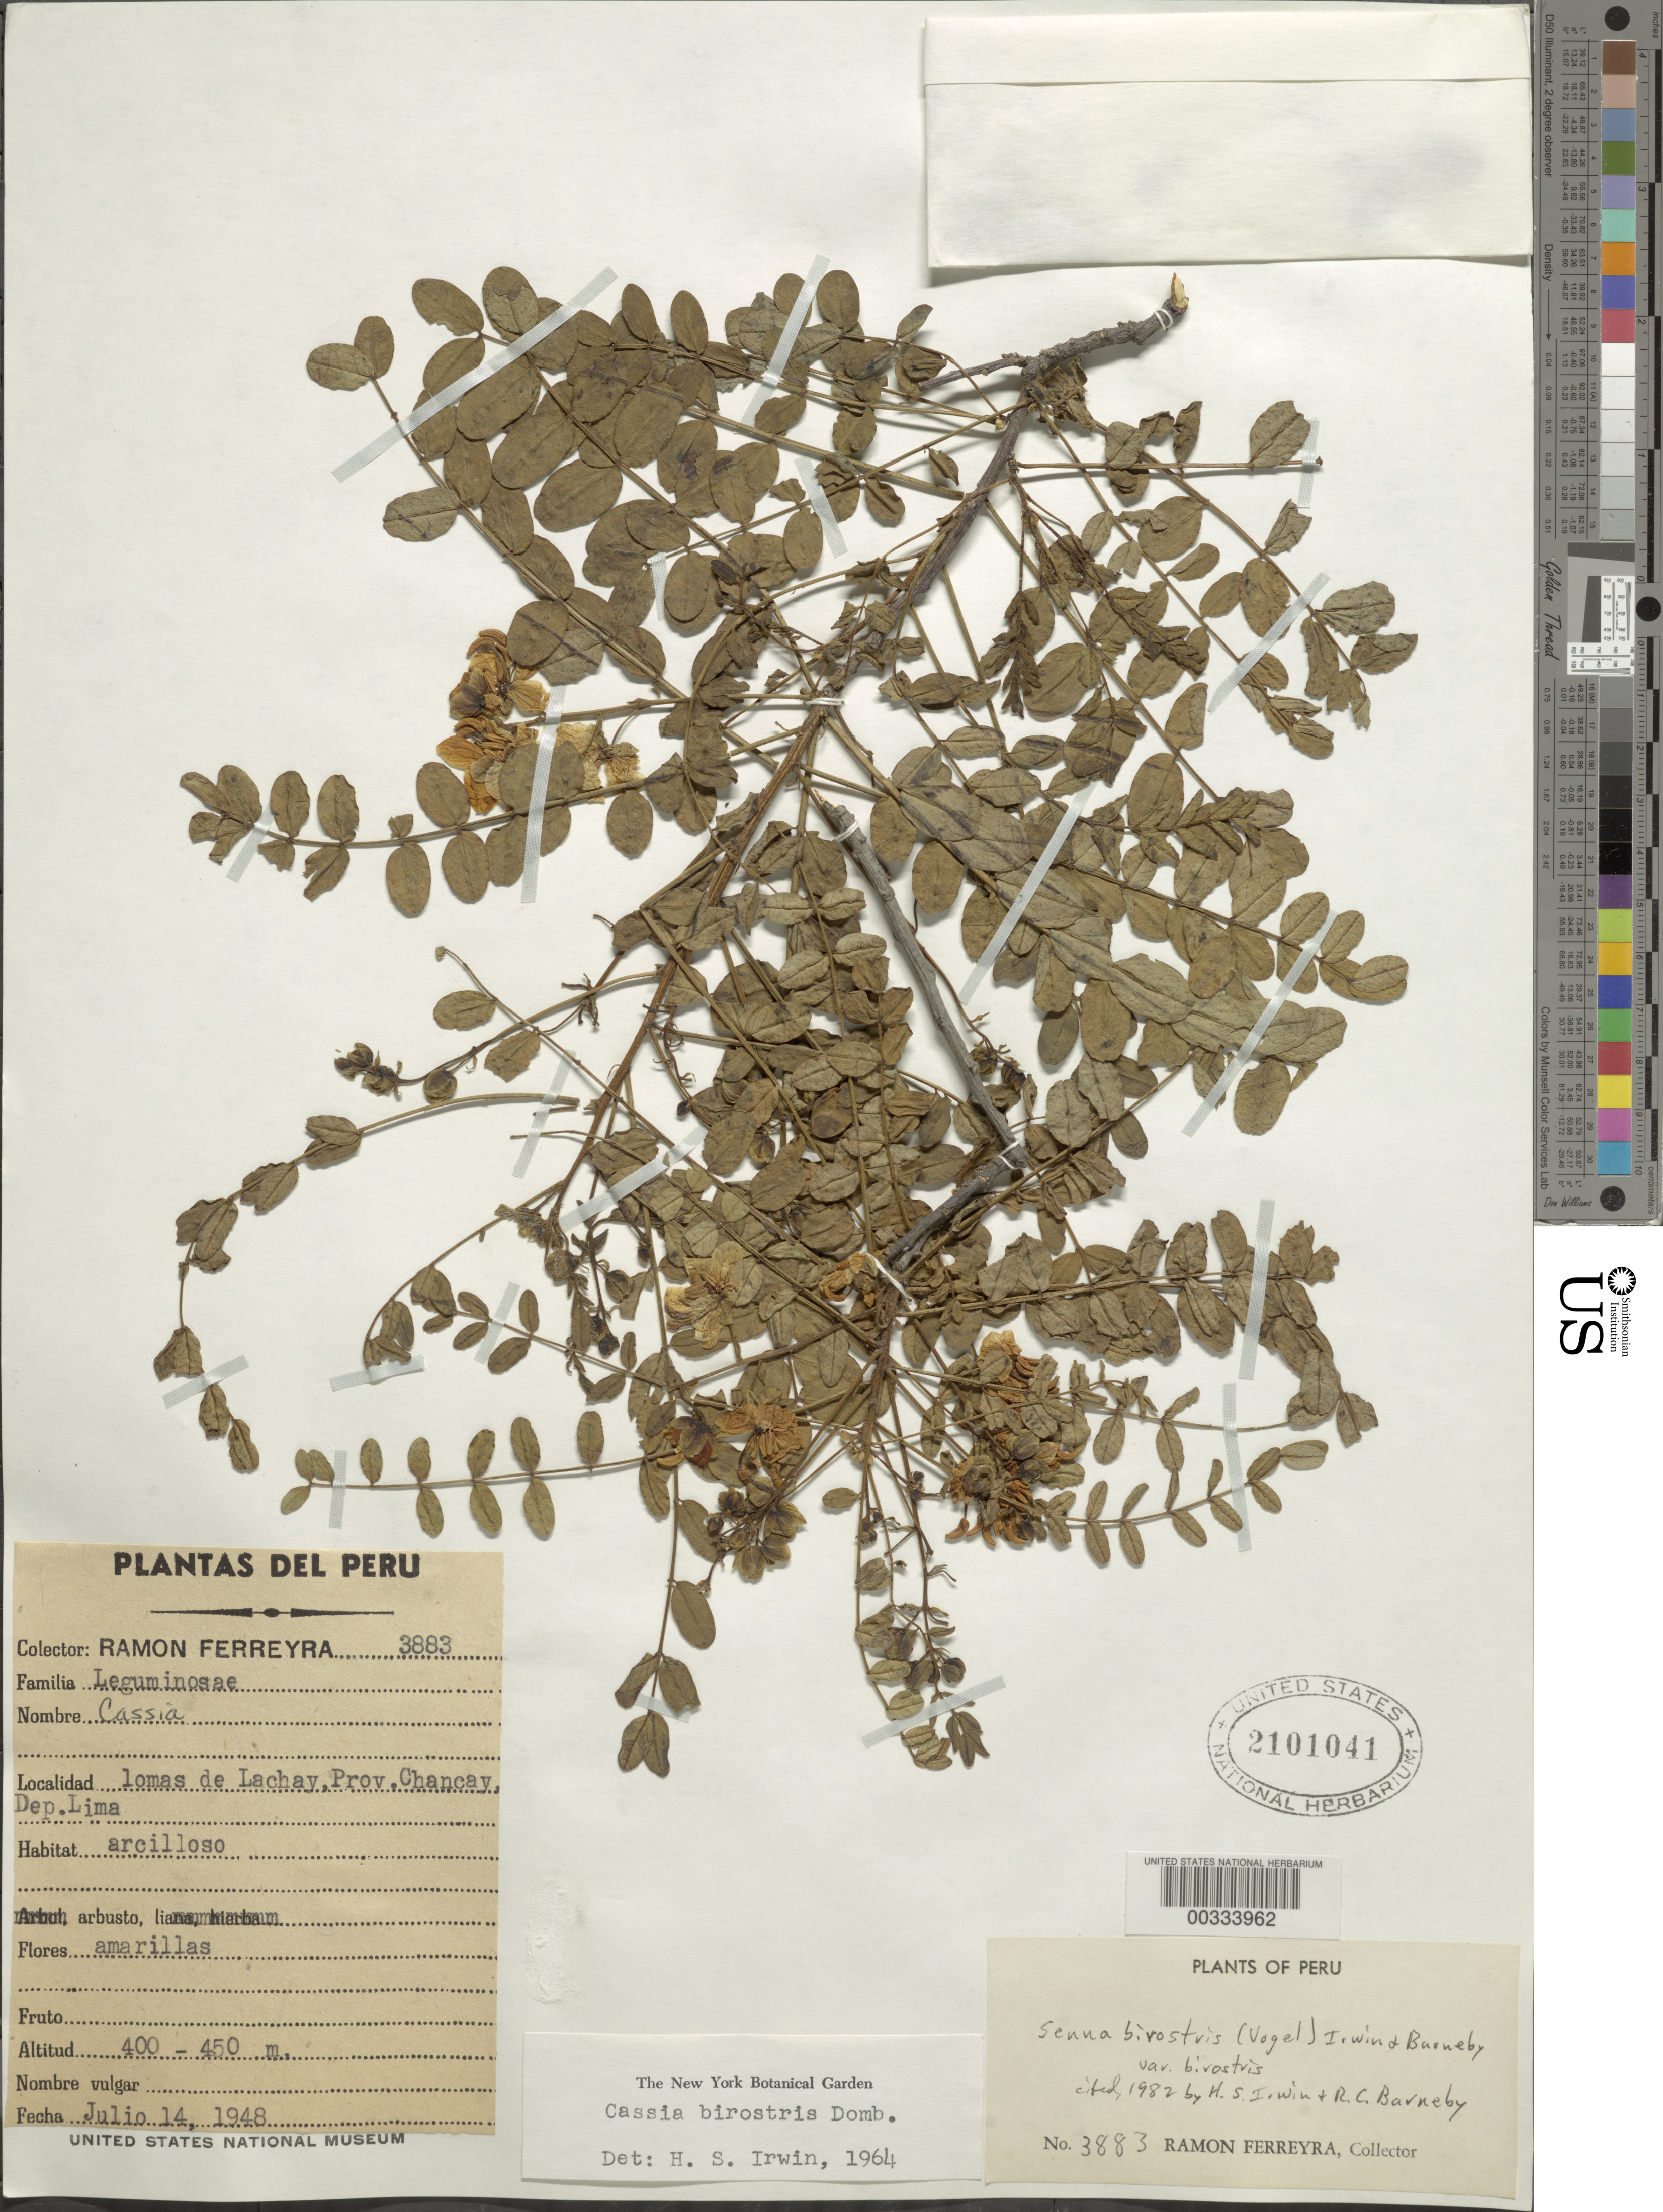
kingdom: Plantae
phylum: Tracheophyta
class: Magnoliopsida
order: Fabales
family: Fabaceae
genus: Senna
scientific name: Senna birostris var. birostris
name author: (Dombey ex Vogel) H.S. Irwin & Barneby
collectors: R. A. Ferreyra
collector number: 3883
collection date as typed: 14 Jul 1948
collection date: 1948-07-14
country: Peru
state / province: Lima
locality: Chancay dist., ridge of lachay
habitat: Low slope of cerro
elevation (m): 400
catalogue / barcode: US 2101041